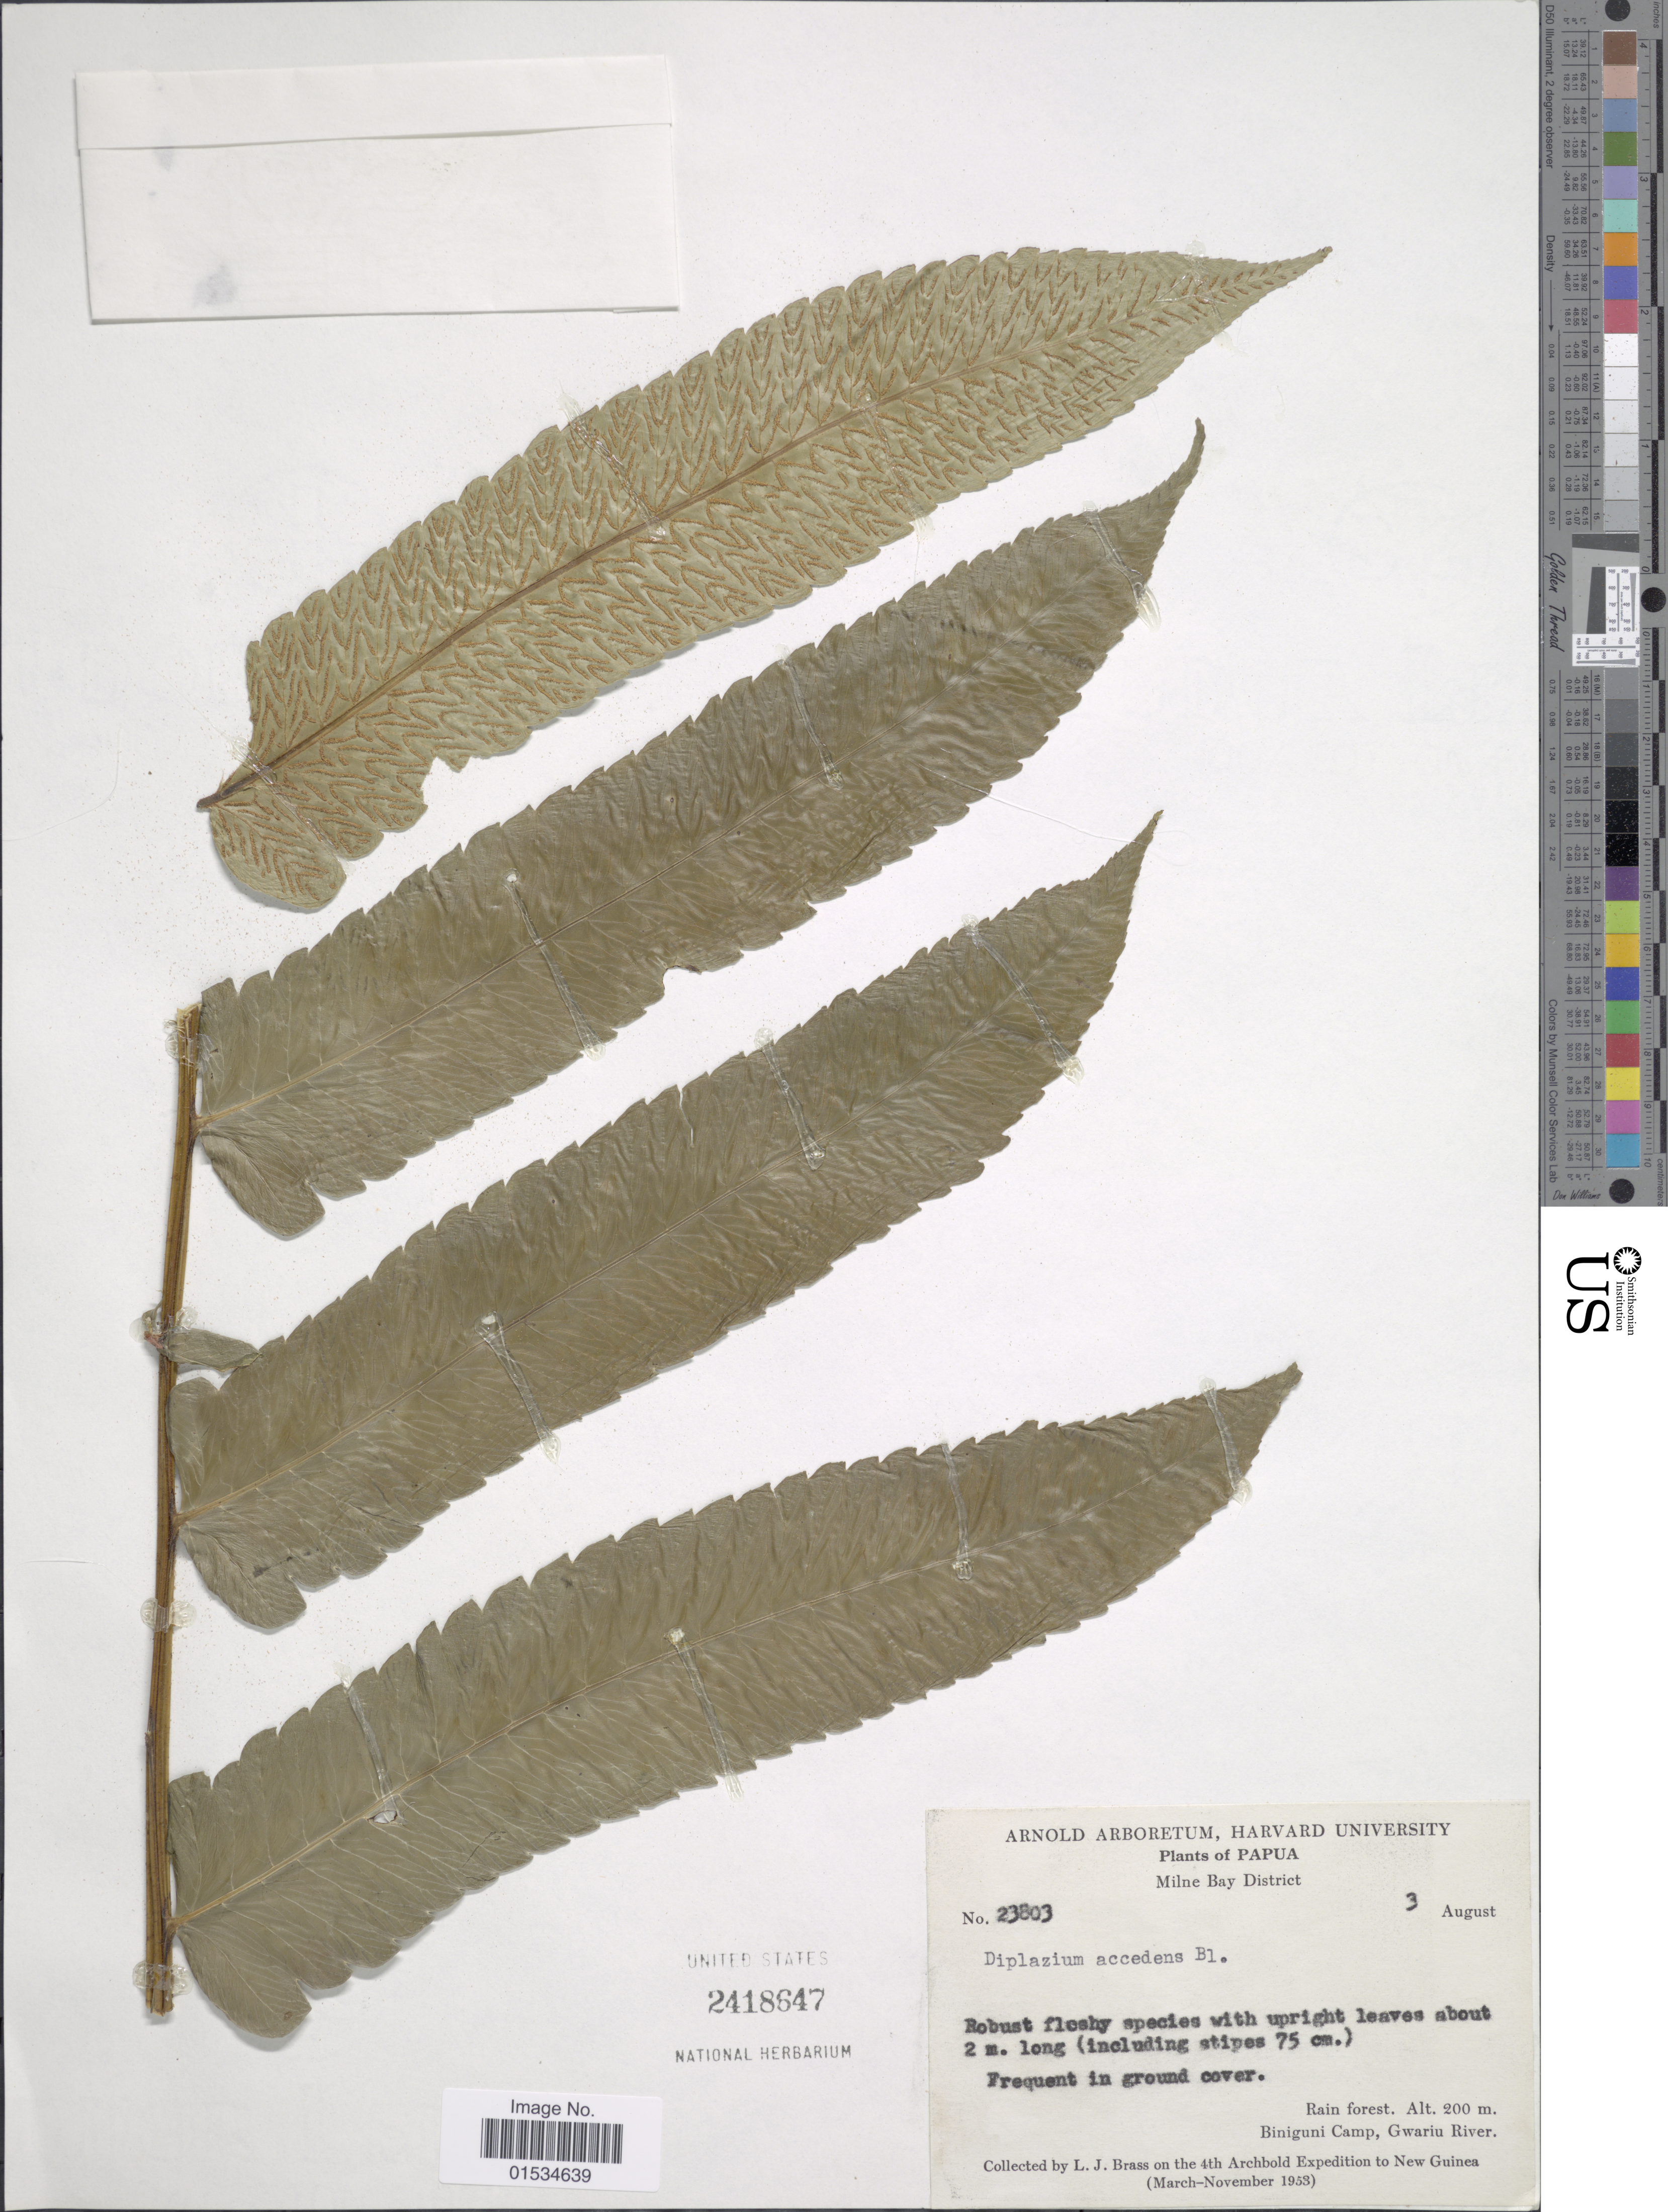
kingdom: Plantae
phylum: Tracheophyta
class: Polypodiopsida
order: Polypodiales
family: Athyriaceae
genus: Diplazium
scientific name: Diplazium accendens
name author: Blume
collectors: L. J. Brass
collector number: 23803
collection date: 1953-08-03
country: Papua New Guinea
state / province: Milne Bay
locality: Biniguni Camp, Gwariu River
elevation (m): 200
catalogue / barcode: US 2418647